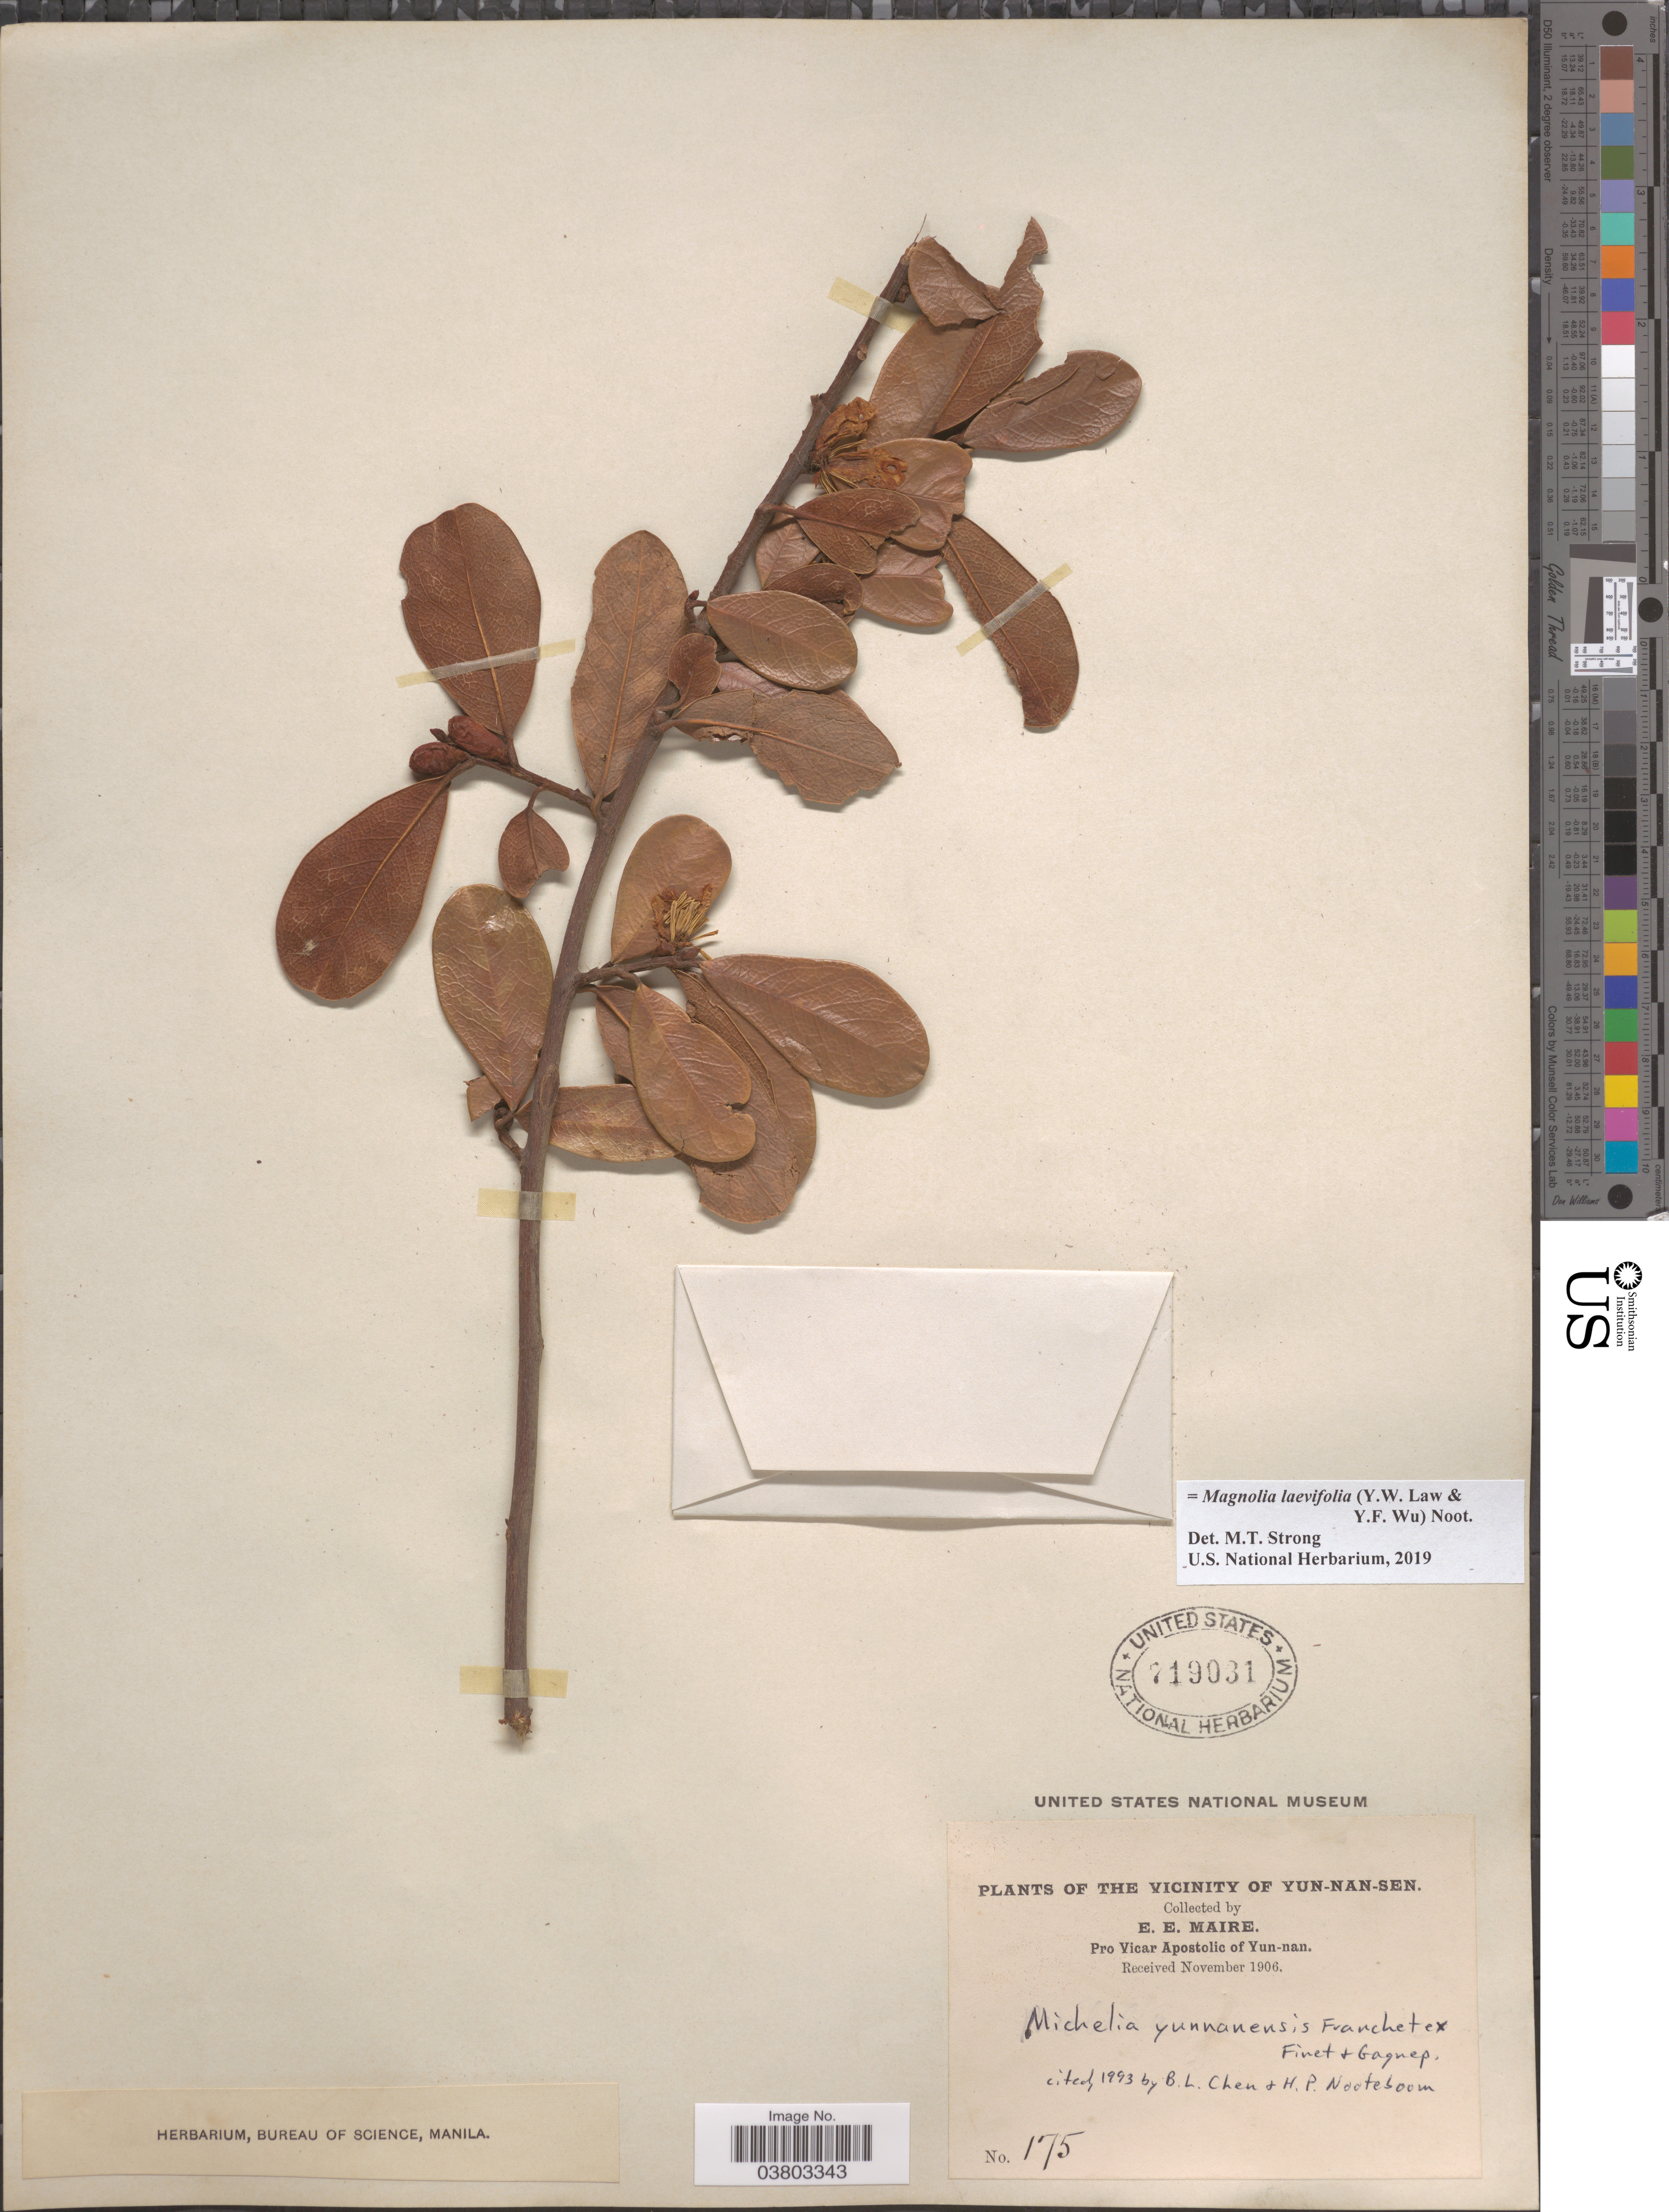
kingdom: Plantae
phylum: Tracheophyta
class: Magnoliopsida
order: Magnoliales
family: Magnoliaceae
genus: Magnolia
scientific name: Magnolia laevifolia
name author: (Y.W. Law & Y.F. Wu) Noot.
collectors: E. E. Maire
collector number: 175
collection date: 1906-11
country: China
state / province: Yunnan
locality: The vicinity of Yun-Nan-Sen.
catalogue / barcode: US 719031